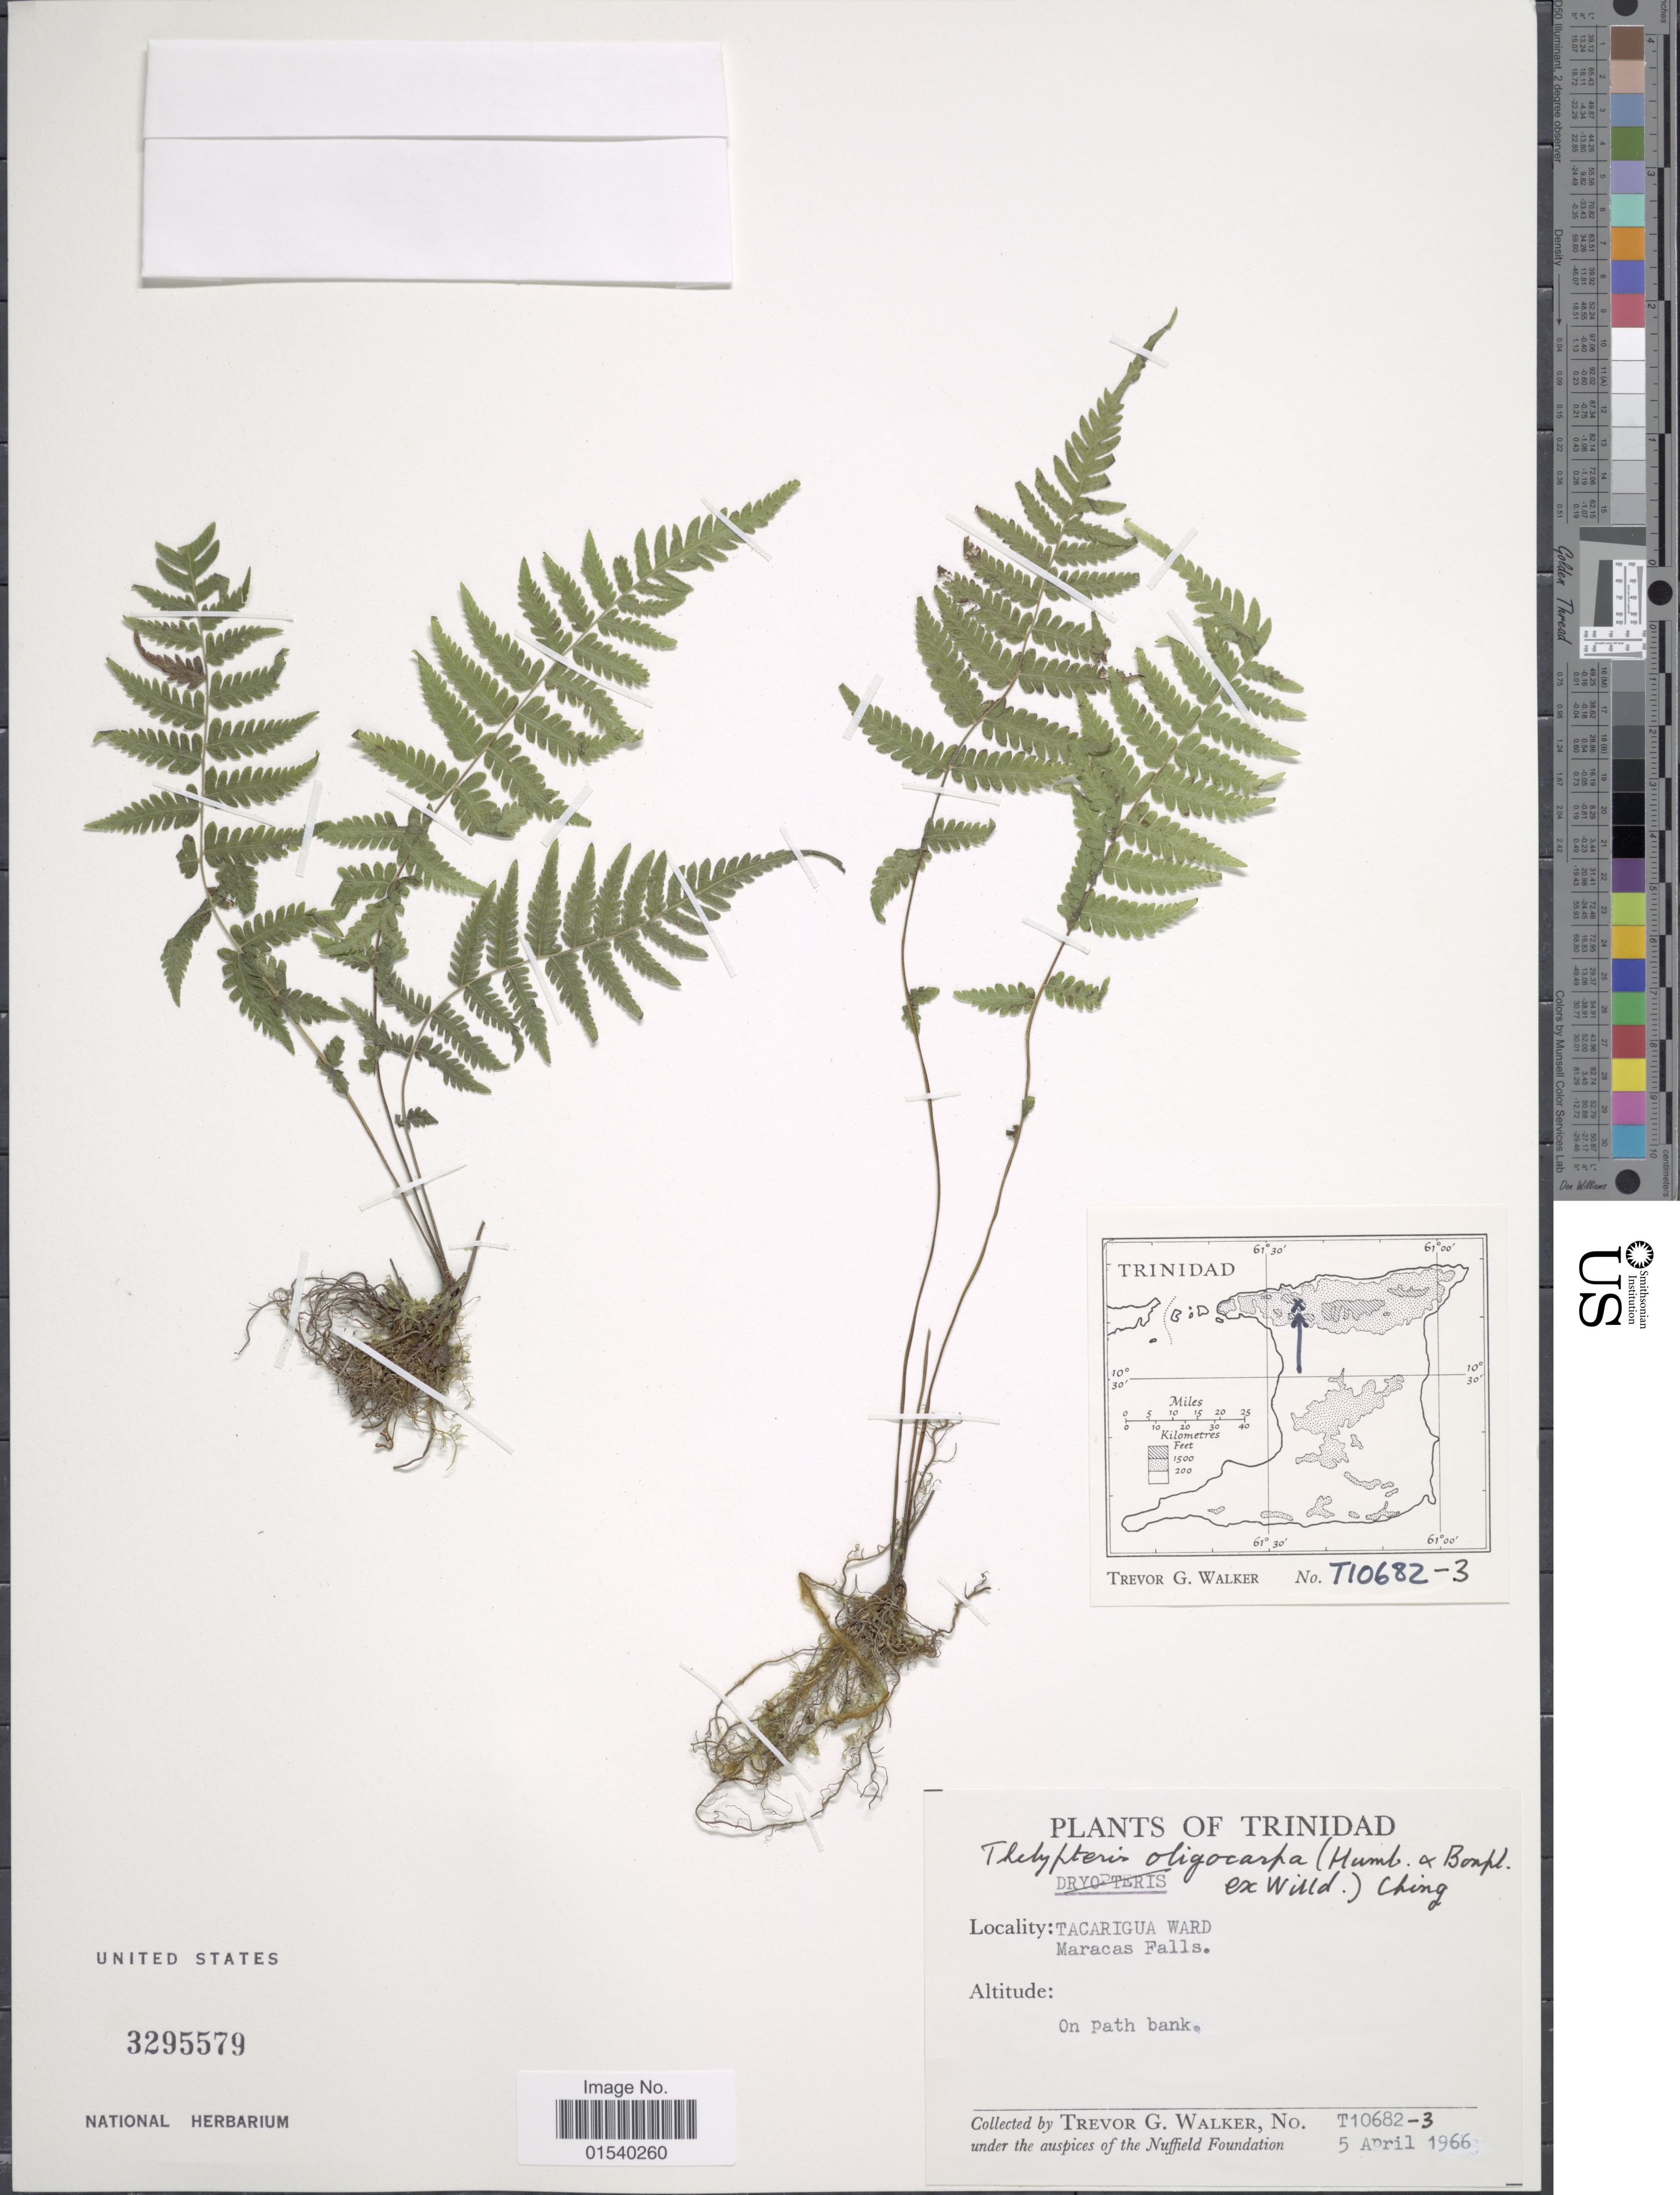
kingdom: Plantae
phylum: Tracheophyta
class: Polypodiopsida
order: Polypodiales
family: Thelypteridaceae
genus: Amauropelta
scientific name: Amauropelta oligocarpa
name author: (Humb. & Bonpl. ex Willd.) Pic. Serm.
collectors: T. G. Walker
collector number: T10682-3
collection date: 1966-04-05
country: Trinidad and Tobago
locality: Tacarigua Ward Maracas Falls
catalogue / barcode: US 3295579